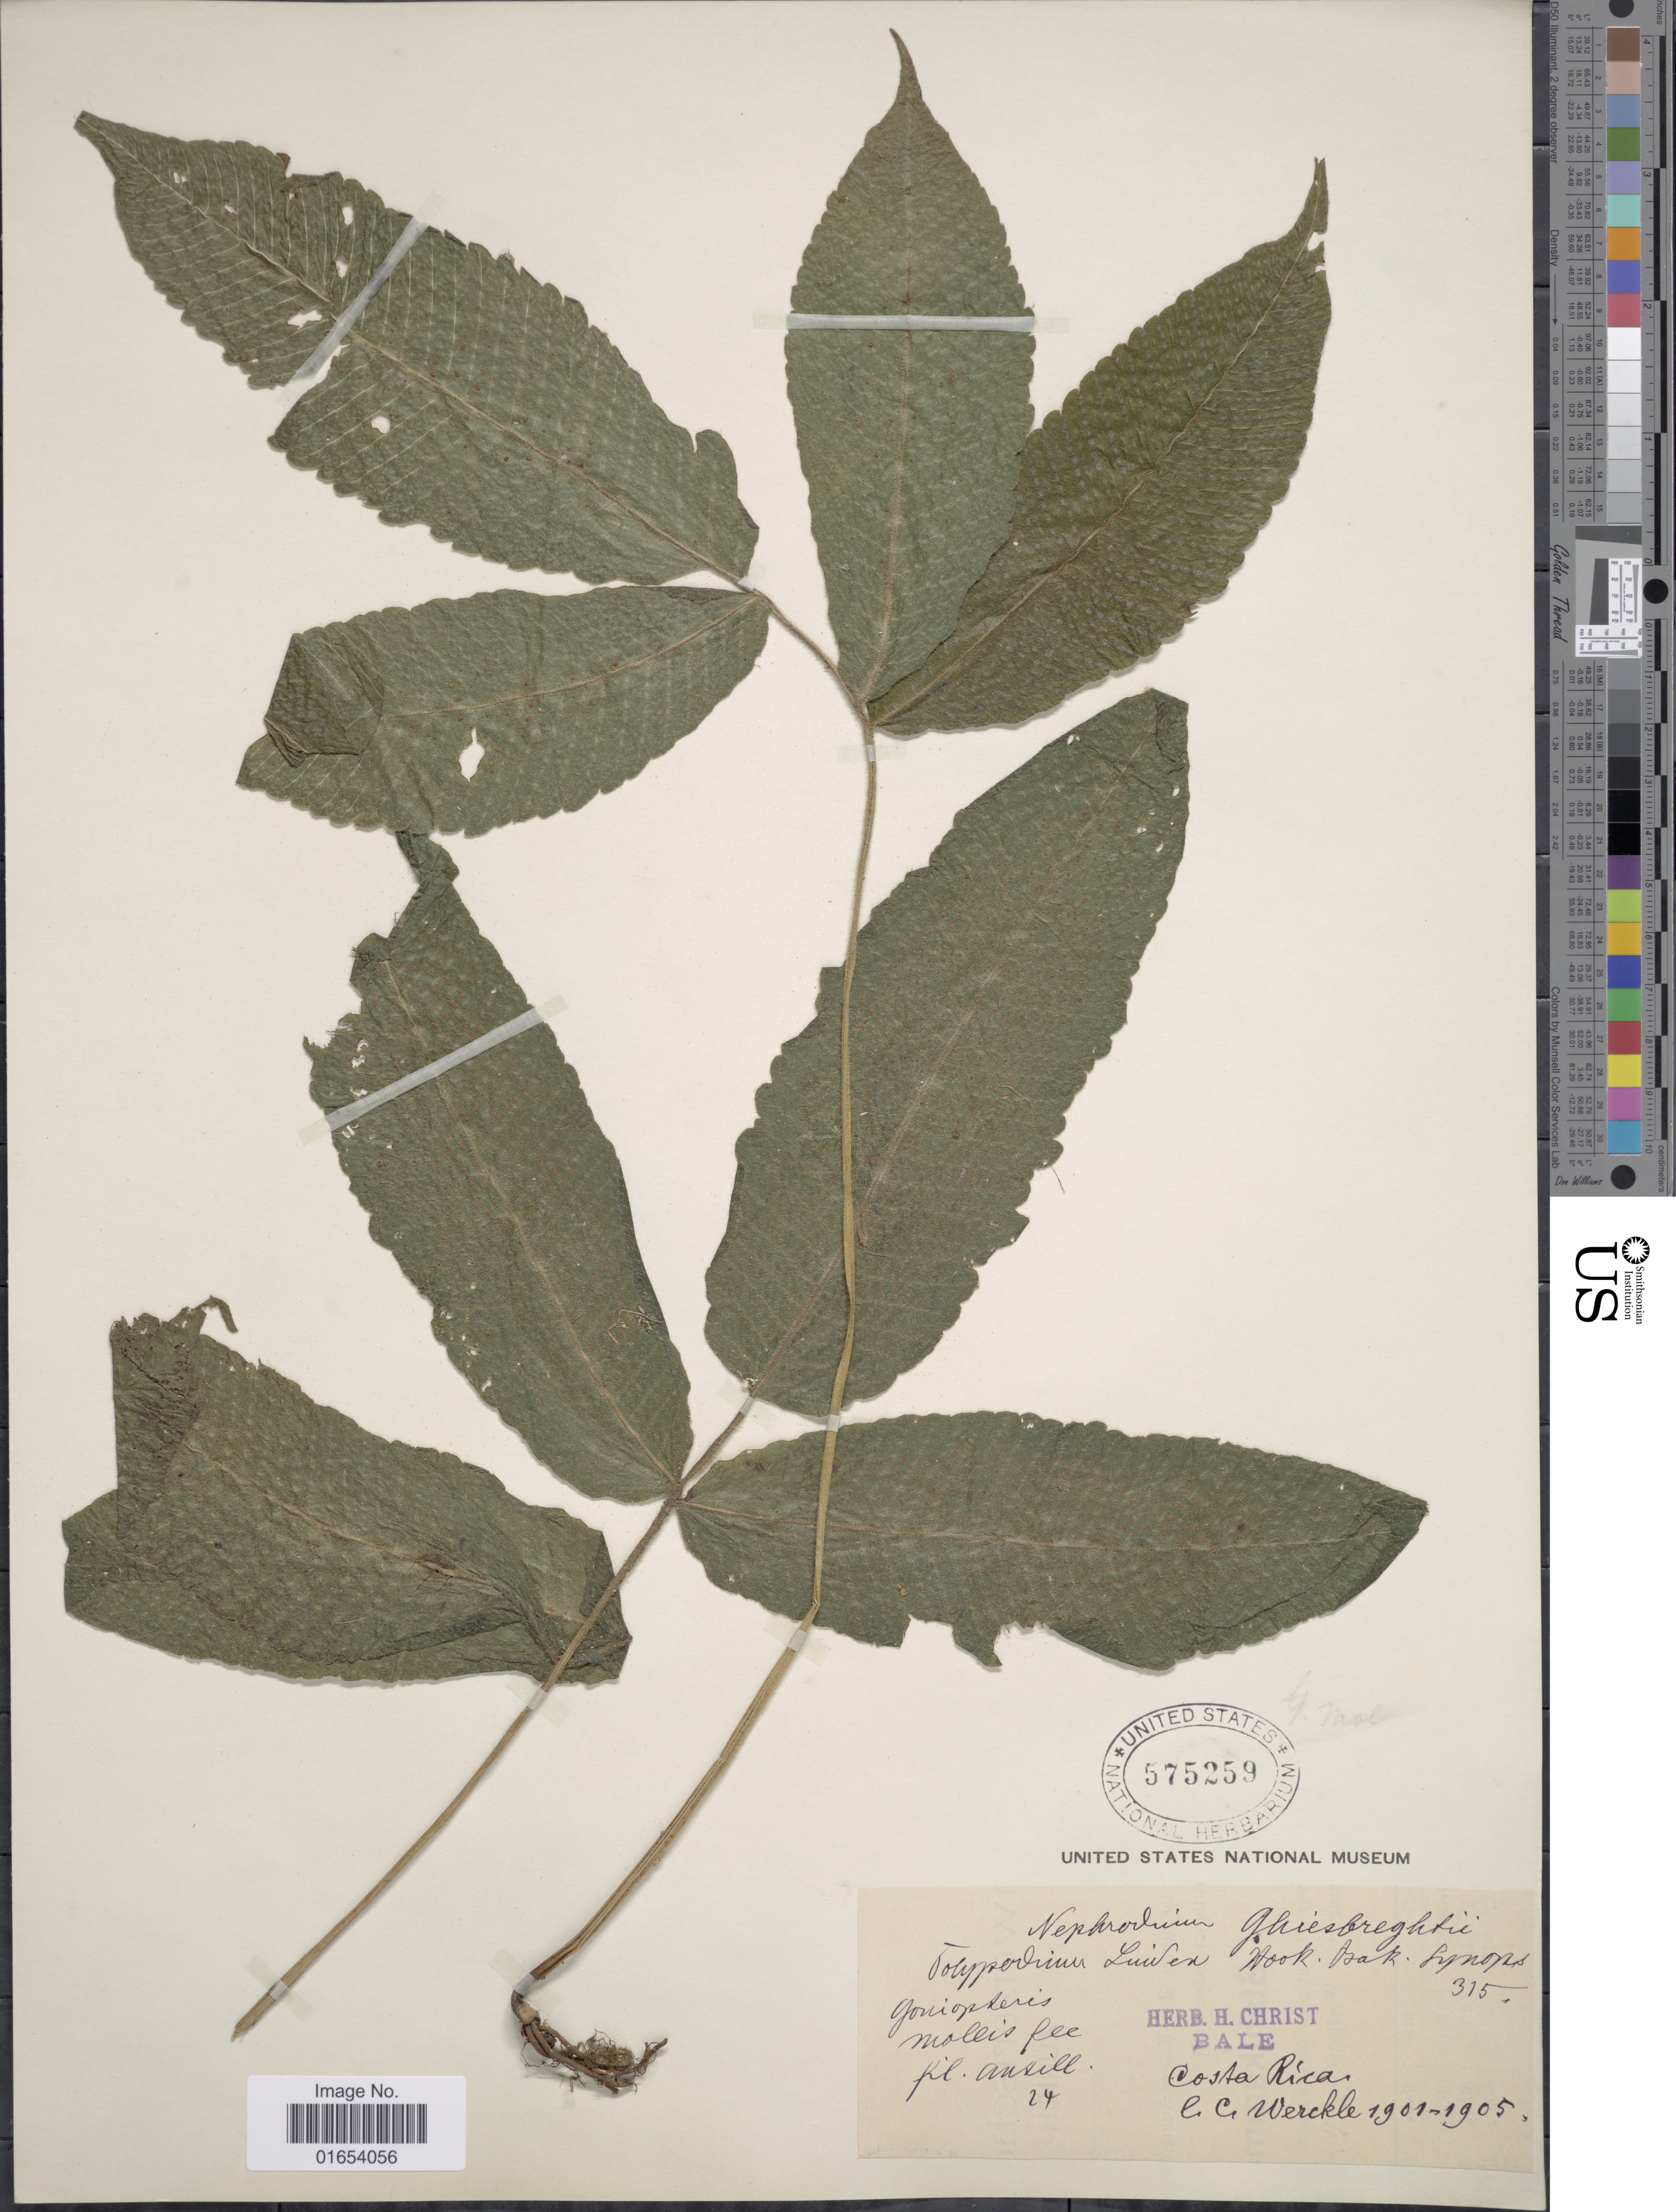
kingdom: Plantae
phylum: Tracheophyta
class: Polypodiopsida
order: Polypodiales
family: Thelypteridaceae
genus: Goniopteris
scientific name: Goniopteris ghiesbreghtii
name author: (Linden) J. Sm.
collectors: C. C Wercklé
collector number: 315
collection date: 1901/1905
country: Costa Rica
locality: Costa Rica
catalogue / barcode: US 575259